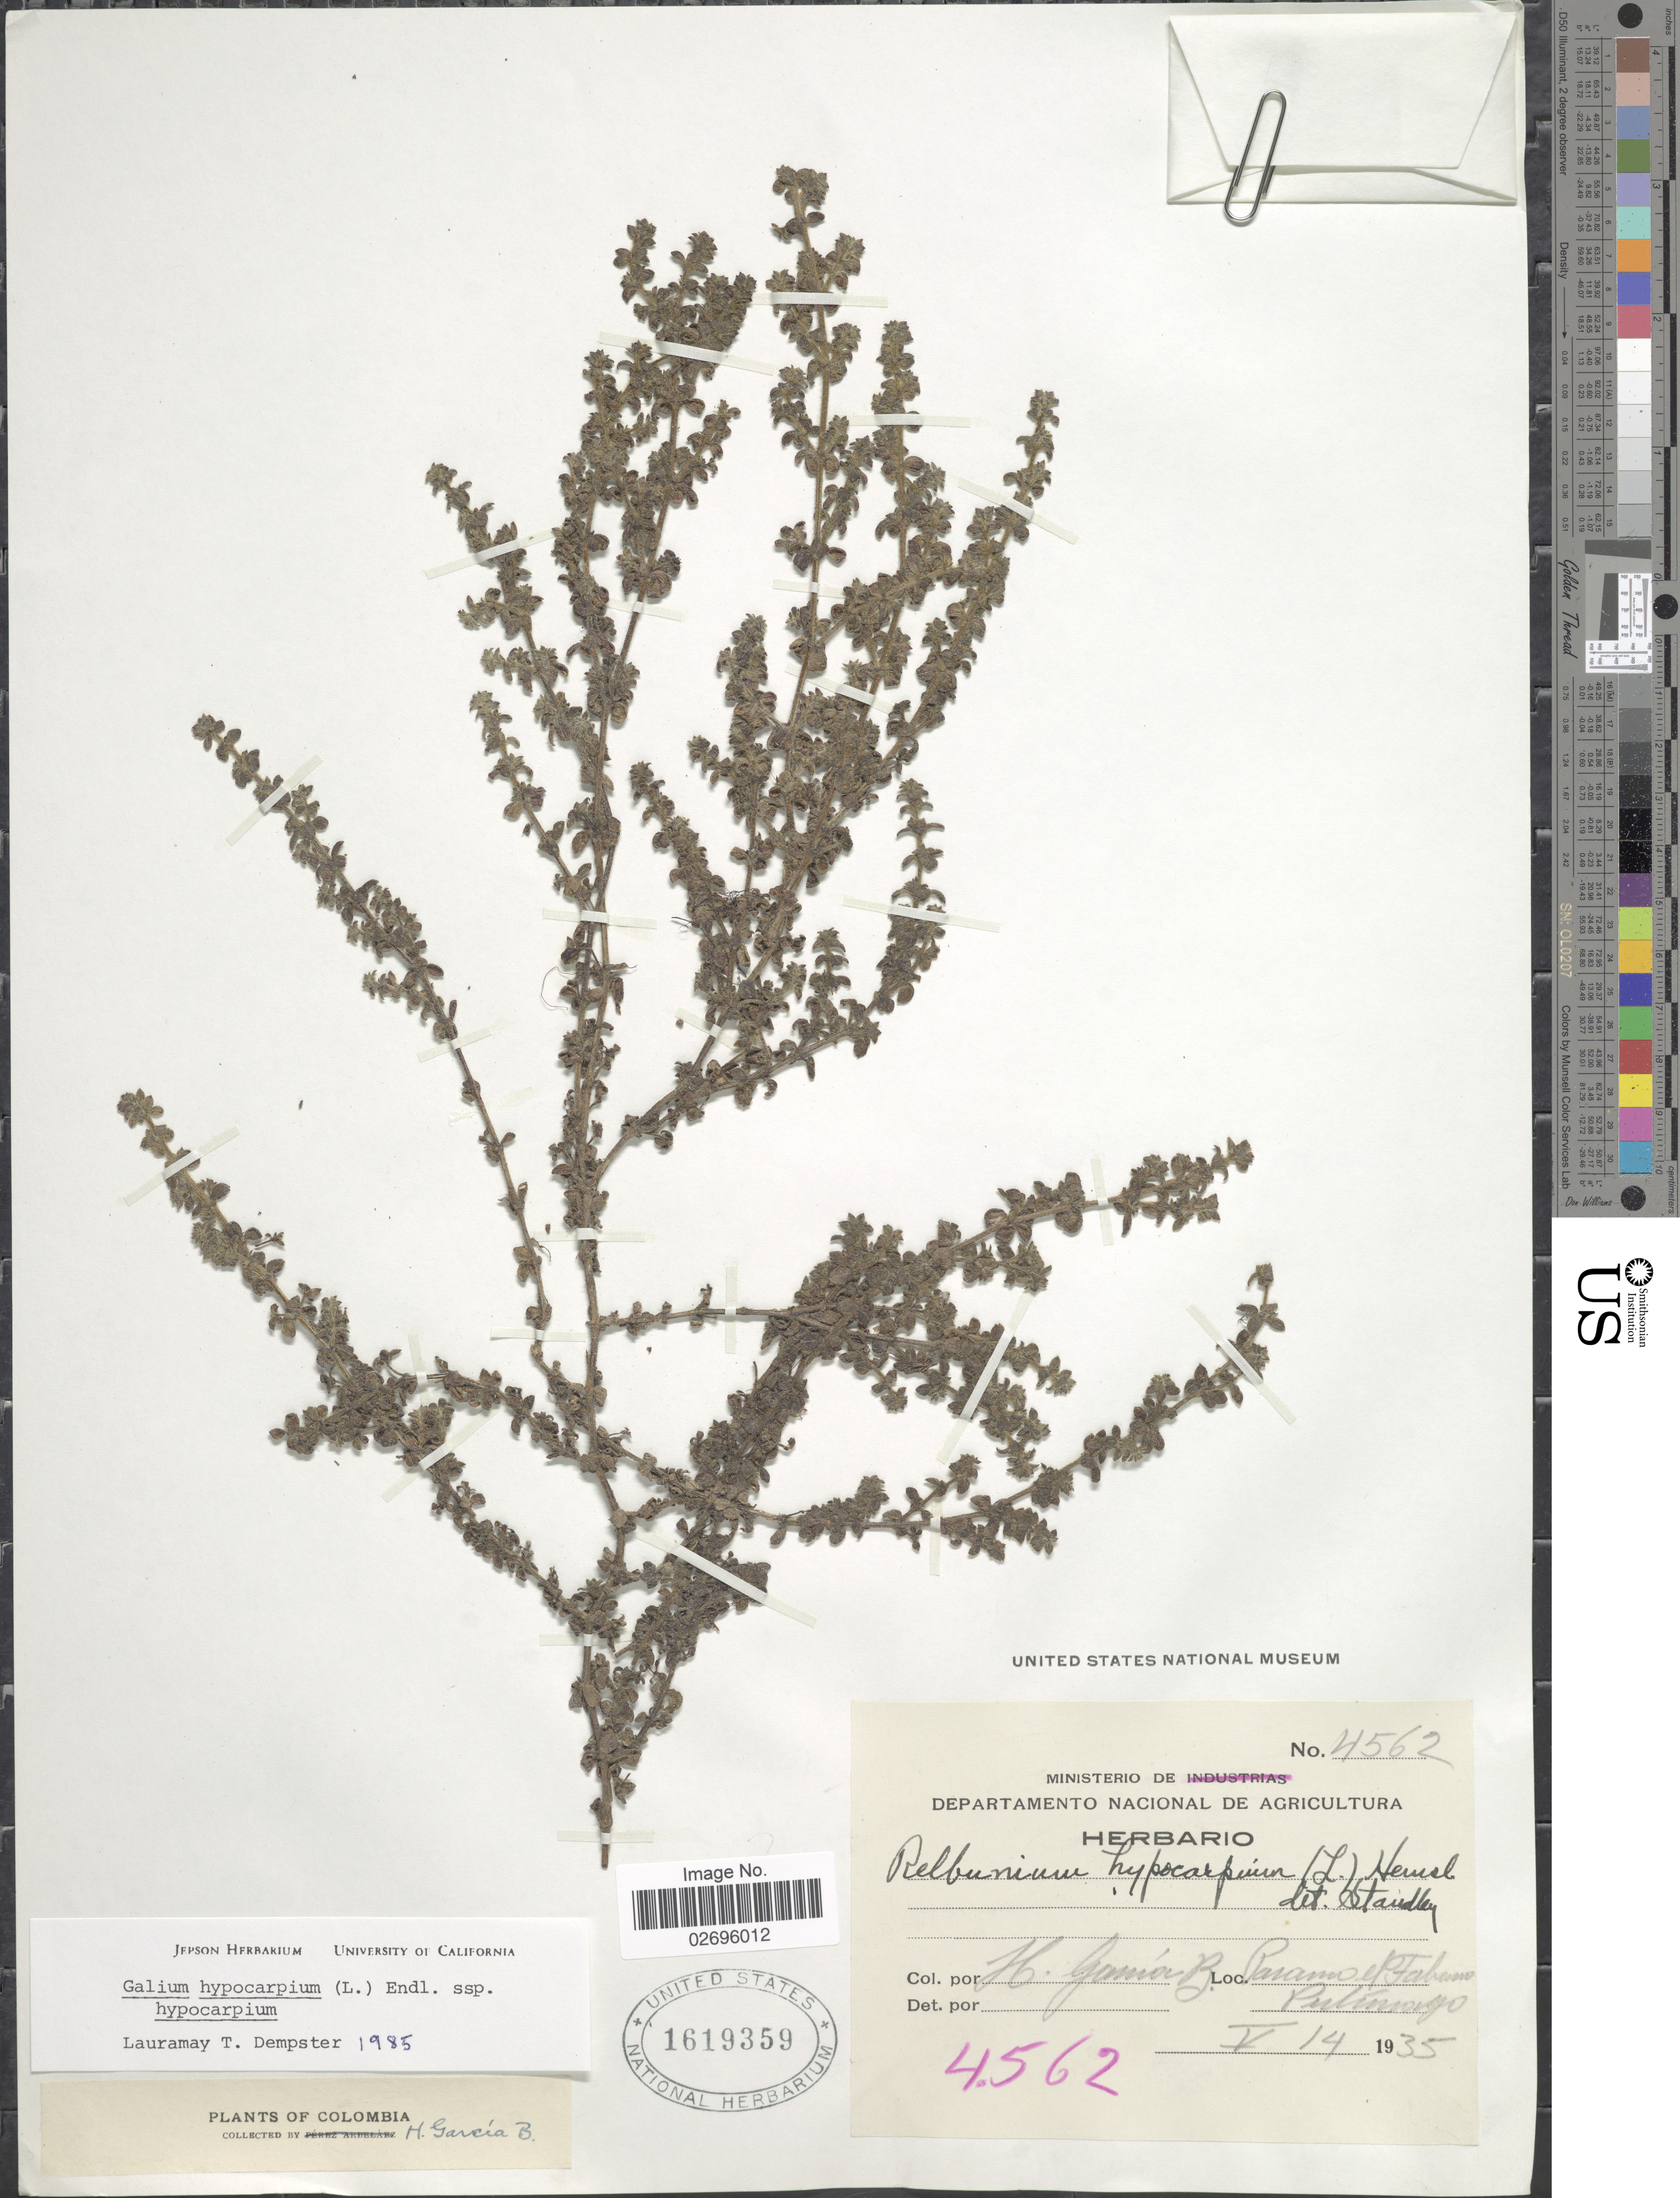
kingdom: Plantae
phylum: Tracheophyta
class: Magnoliopsida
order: Gentianales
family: Rubiaceae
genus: Galium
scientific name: Galium hypocarpium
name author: (L.) Endl. ex Griseb.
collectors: H. García Barriga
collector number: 4562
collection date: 1935-05-14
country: Colombia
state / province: Putumayo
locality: Paramo el Tabano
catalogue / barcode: US 1619359